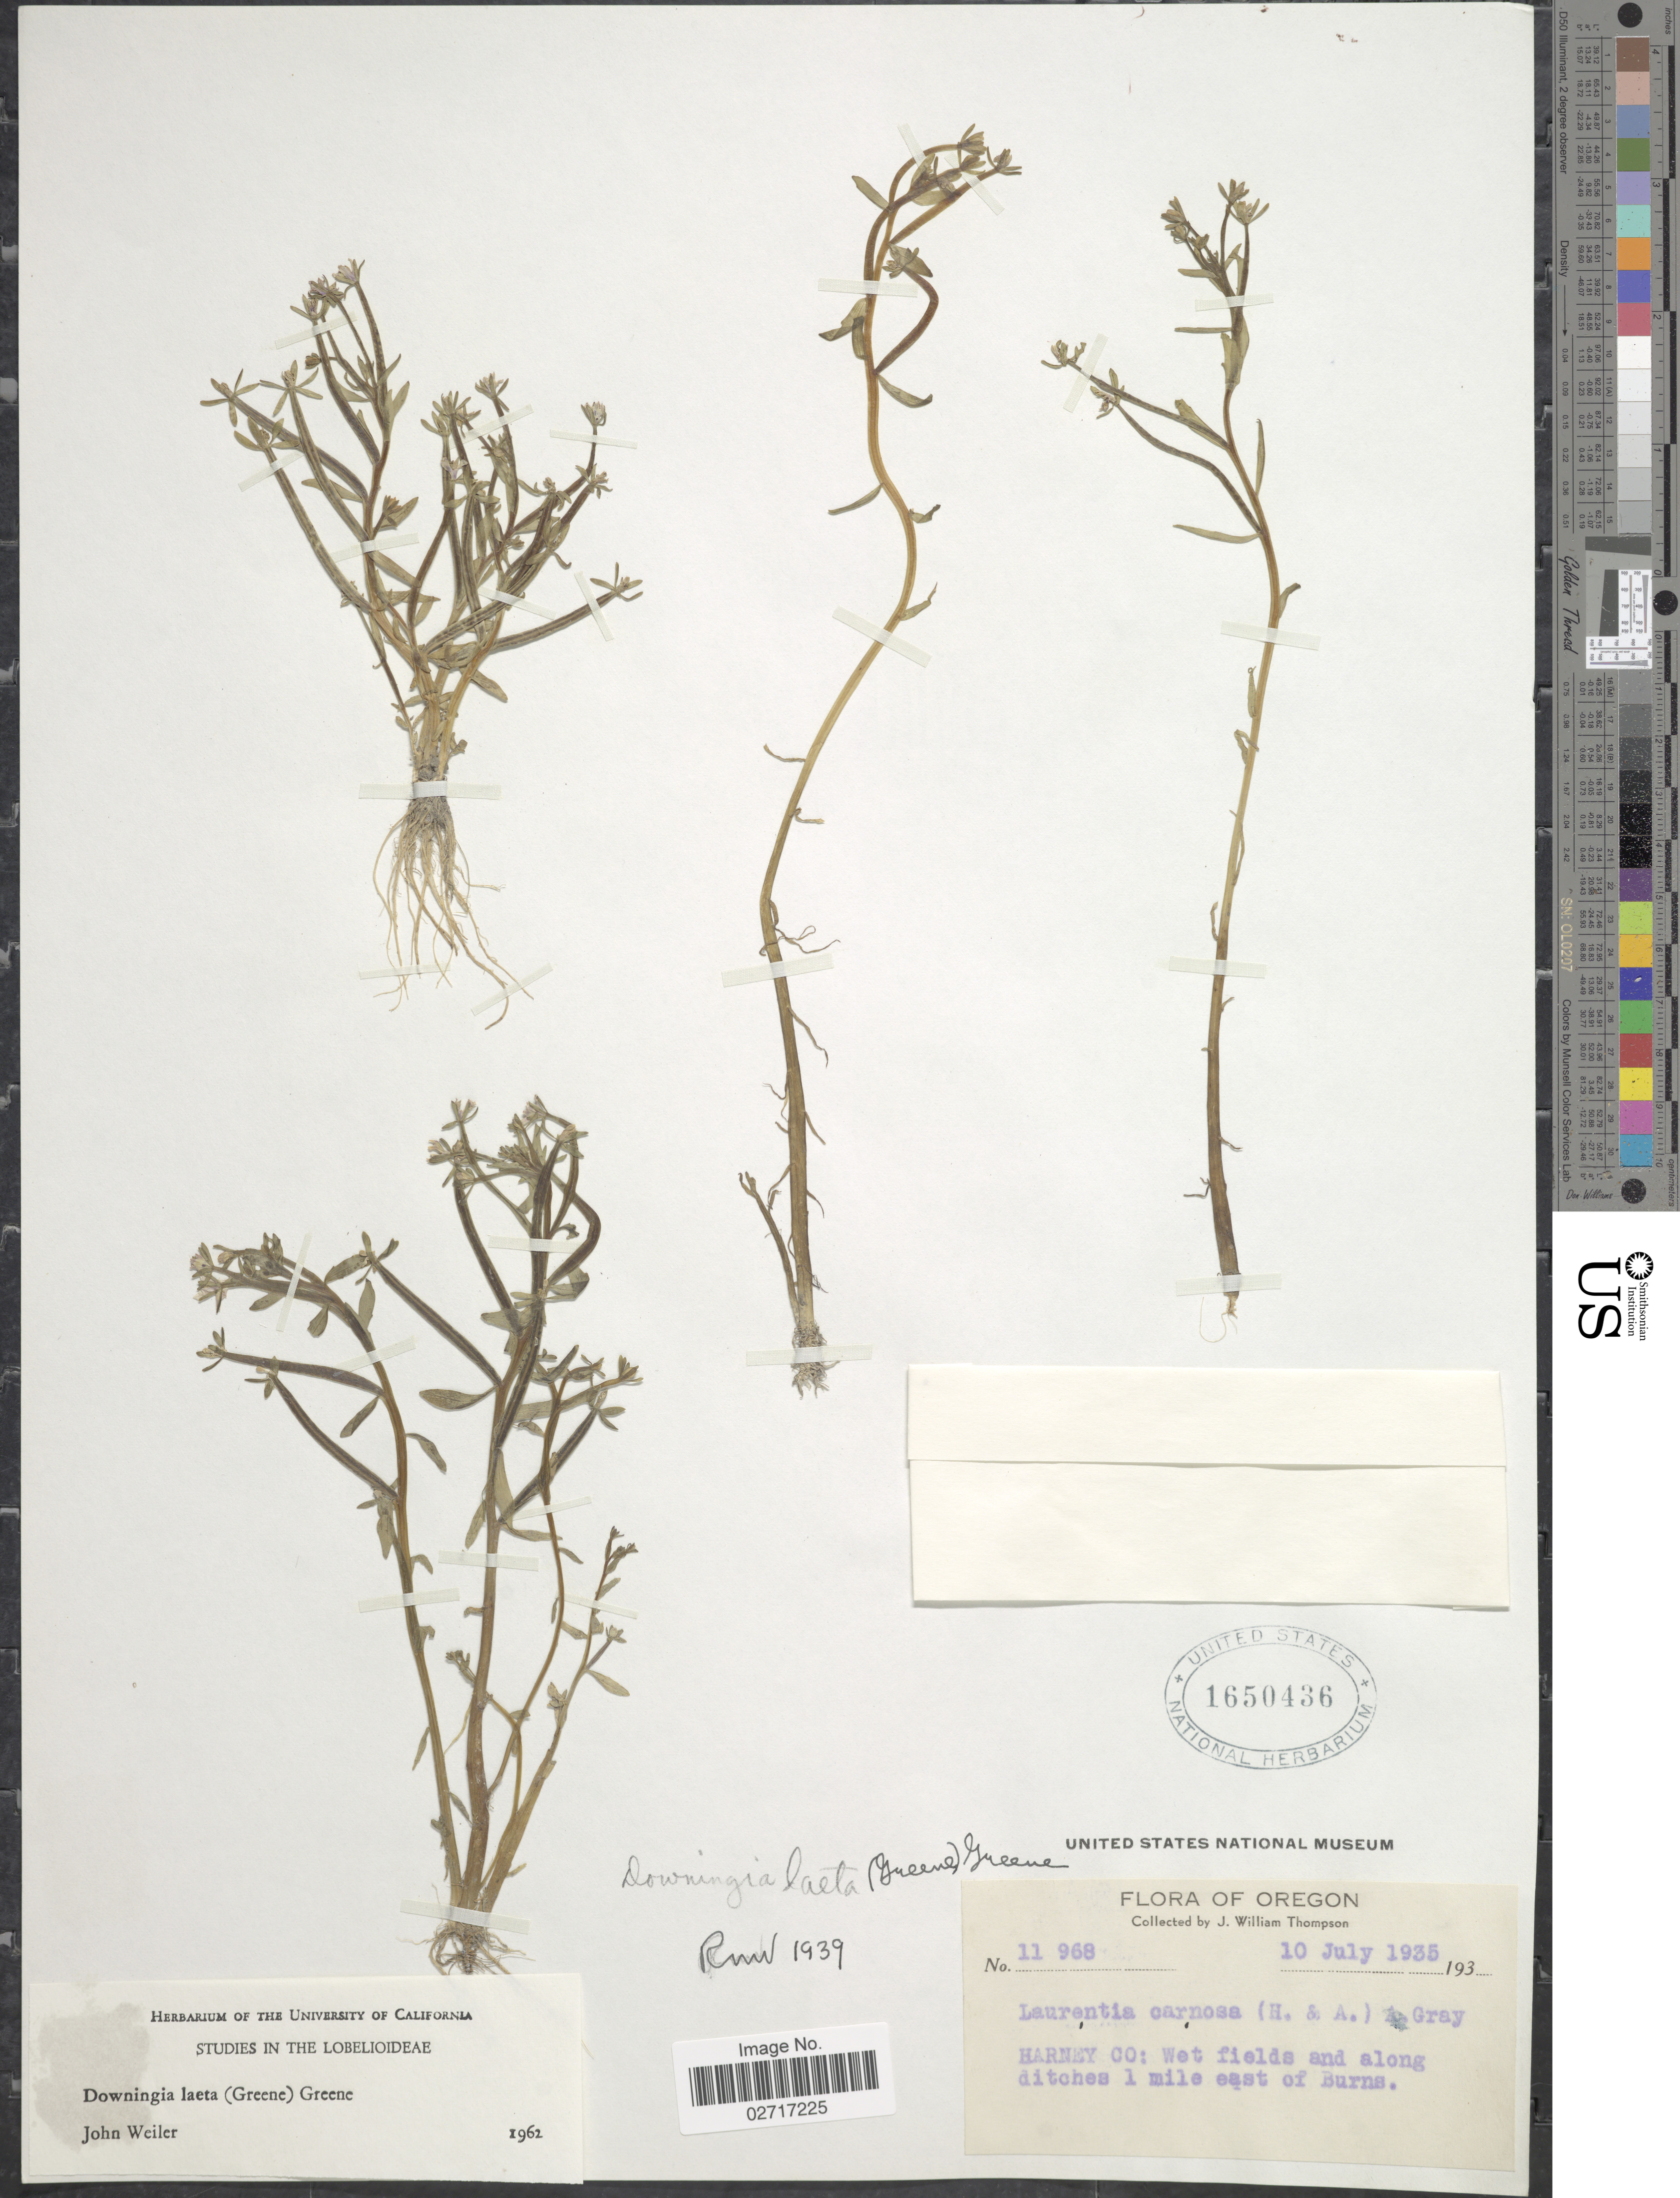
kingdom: Plantae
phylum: Tracheophyta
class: Magnoliopsida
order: Asterales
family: Campanulaceae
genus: Downingia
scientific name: Downingia laeta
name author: Greene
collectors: J. W. Thompson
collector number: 11968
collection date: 1935-07-10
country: United States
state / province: Oregon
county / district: Harney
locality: Harney Co: Wet fields and along ditches 1 mile east of Burns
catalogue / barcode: US 1650436